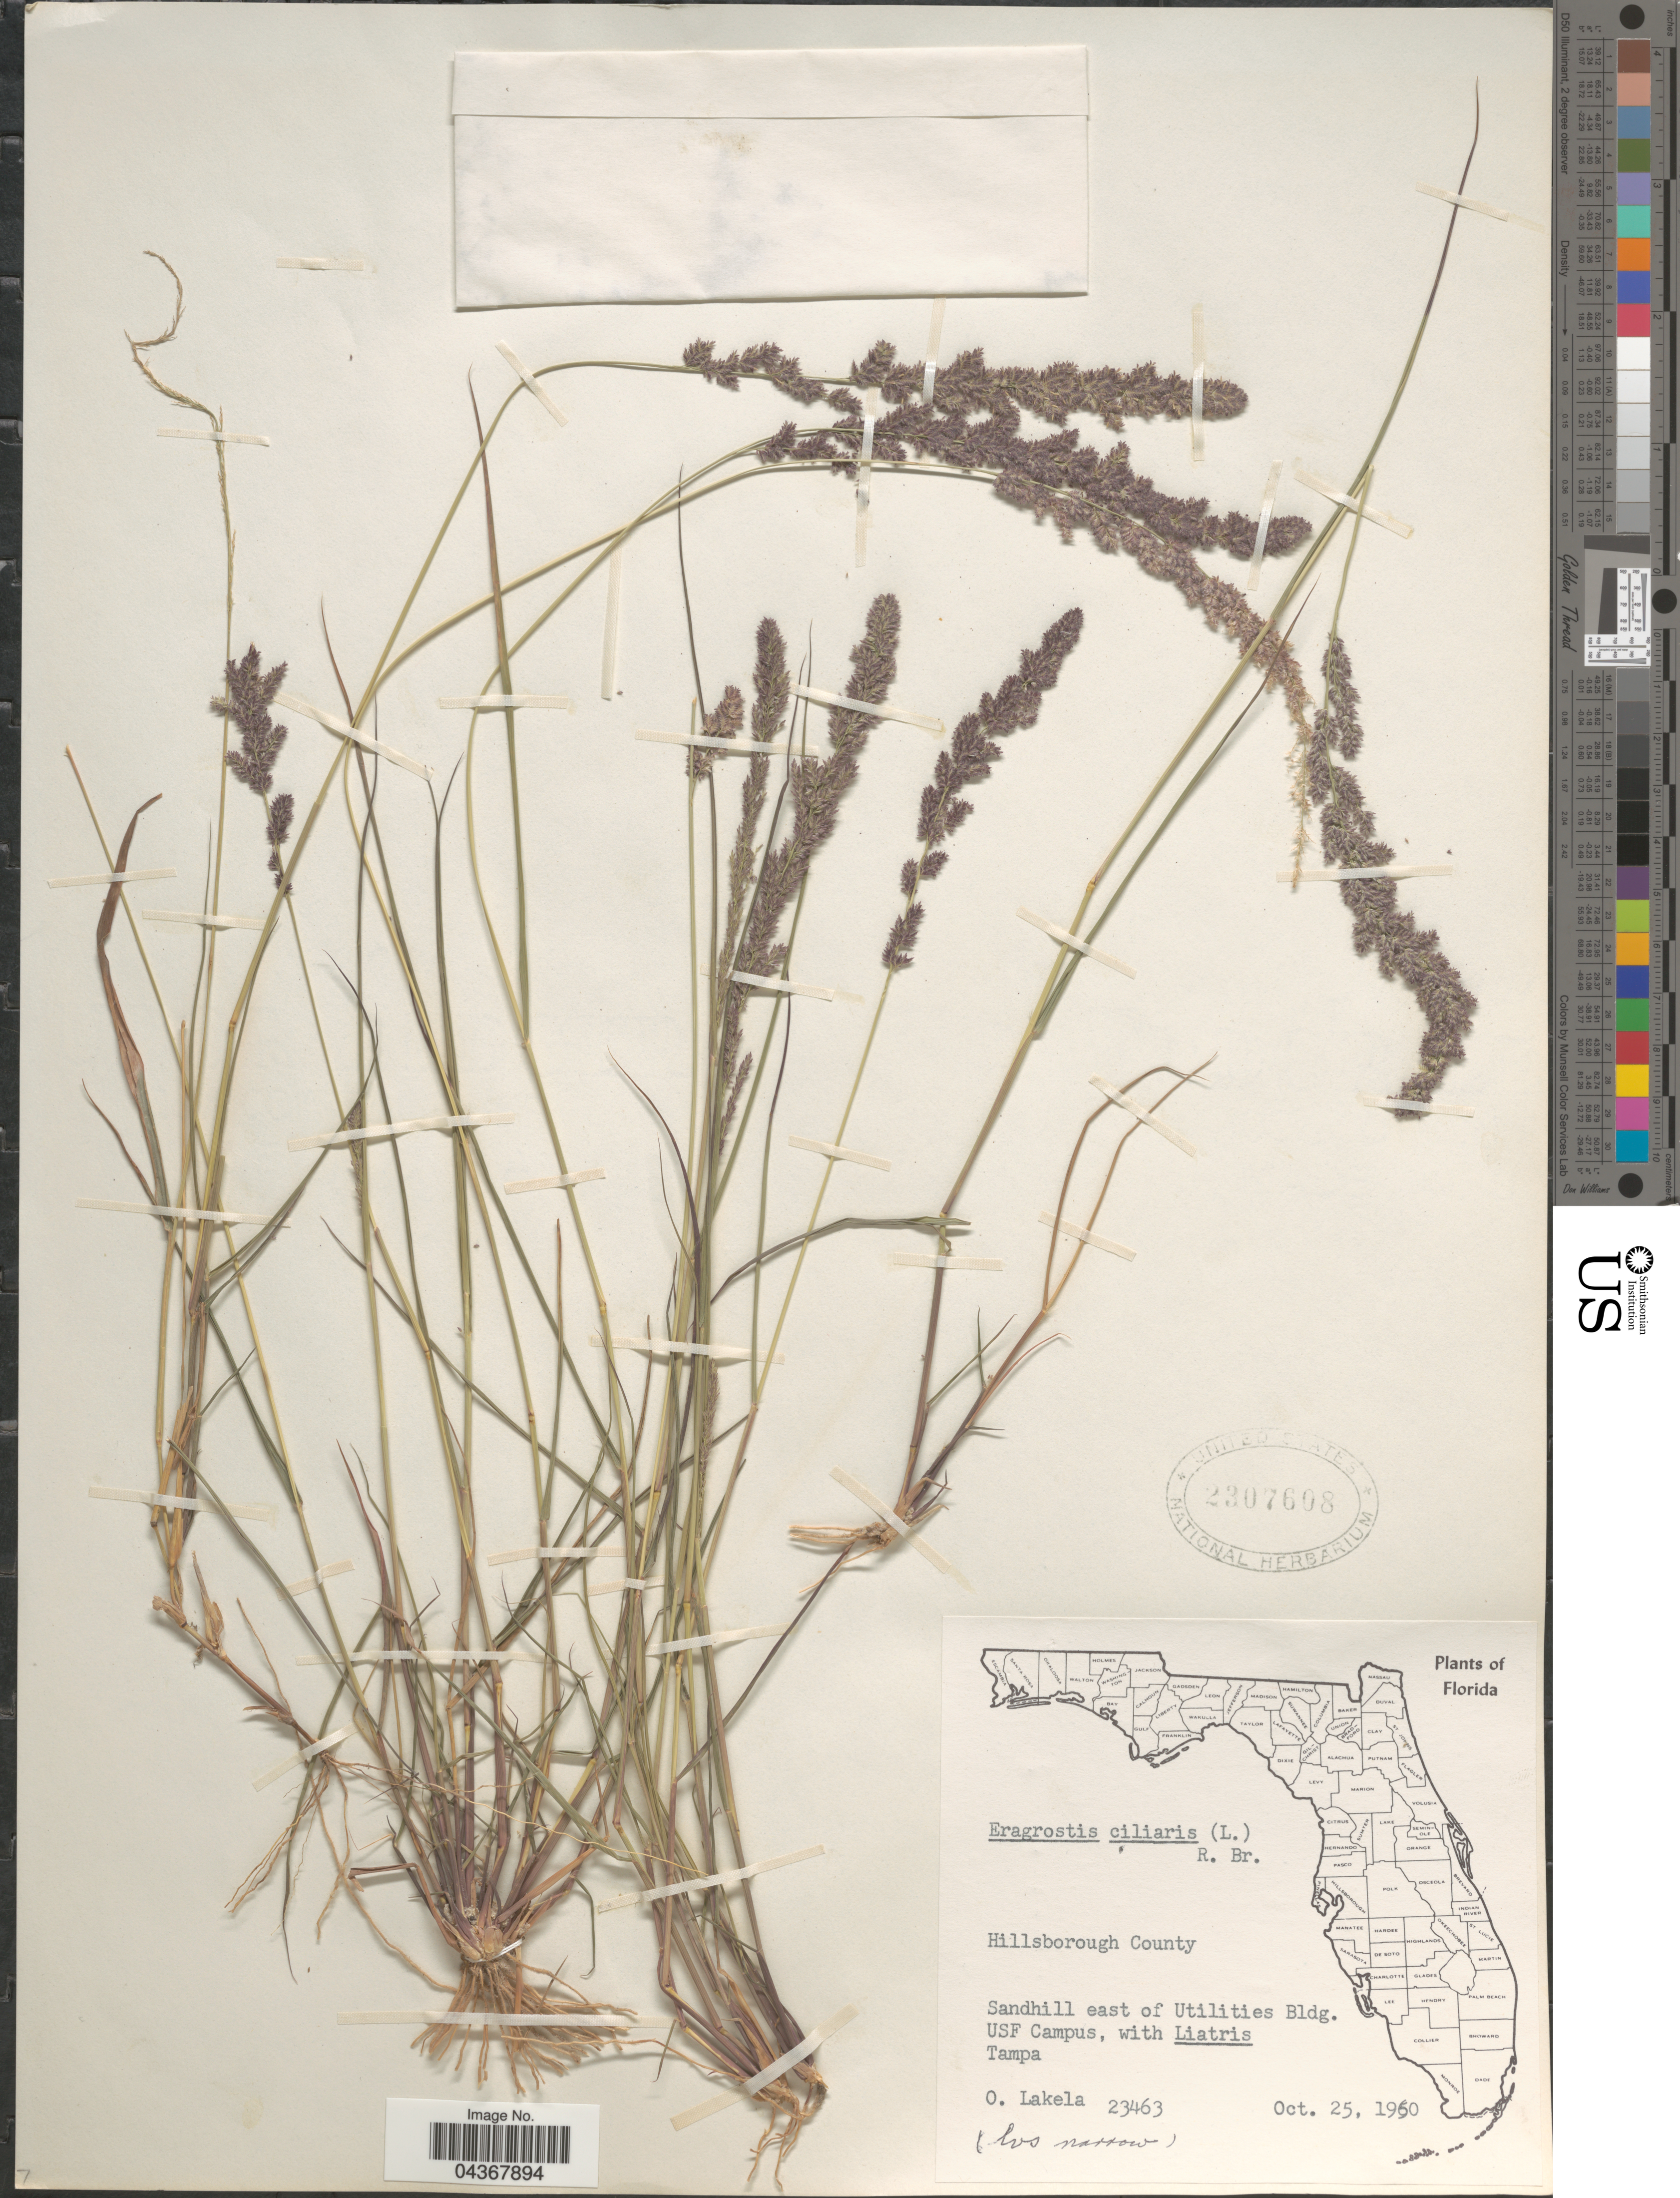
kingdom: Plantae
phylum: Tracheophyta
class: Liliopsida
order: Poales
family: Poaceae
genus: Eragrostis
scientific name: Eragrostis ciliaris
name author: (L.) R. Br.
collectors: O. Lakela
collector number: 23463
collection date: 1960-10-25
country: United States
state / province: Florida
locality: Hillsborough County. Sandhill east of Utilities Bldg. USF Campus.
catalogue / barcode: US 2307608